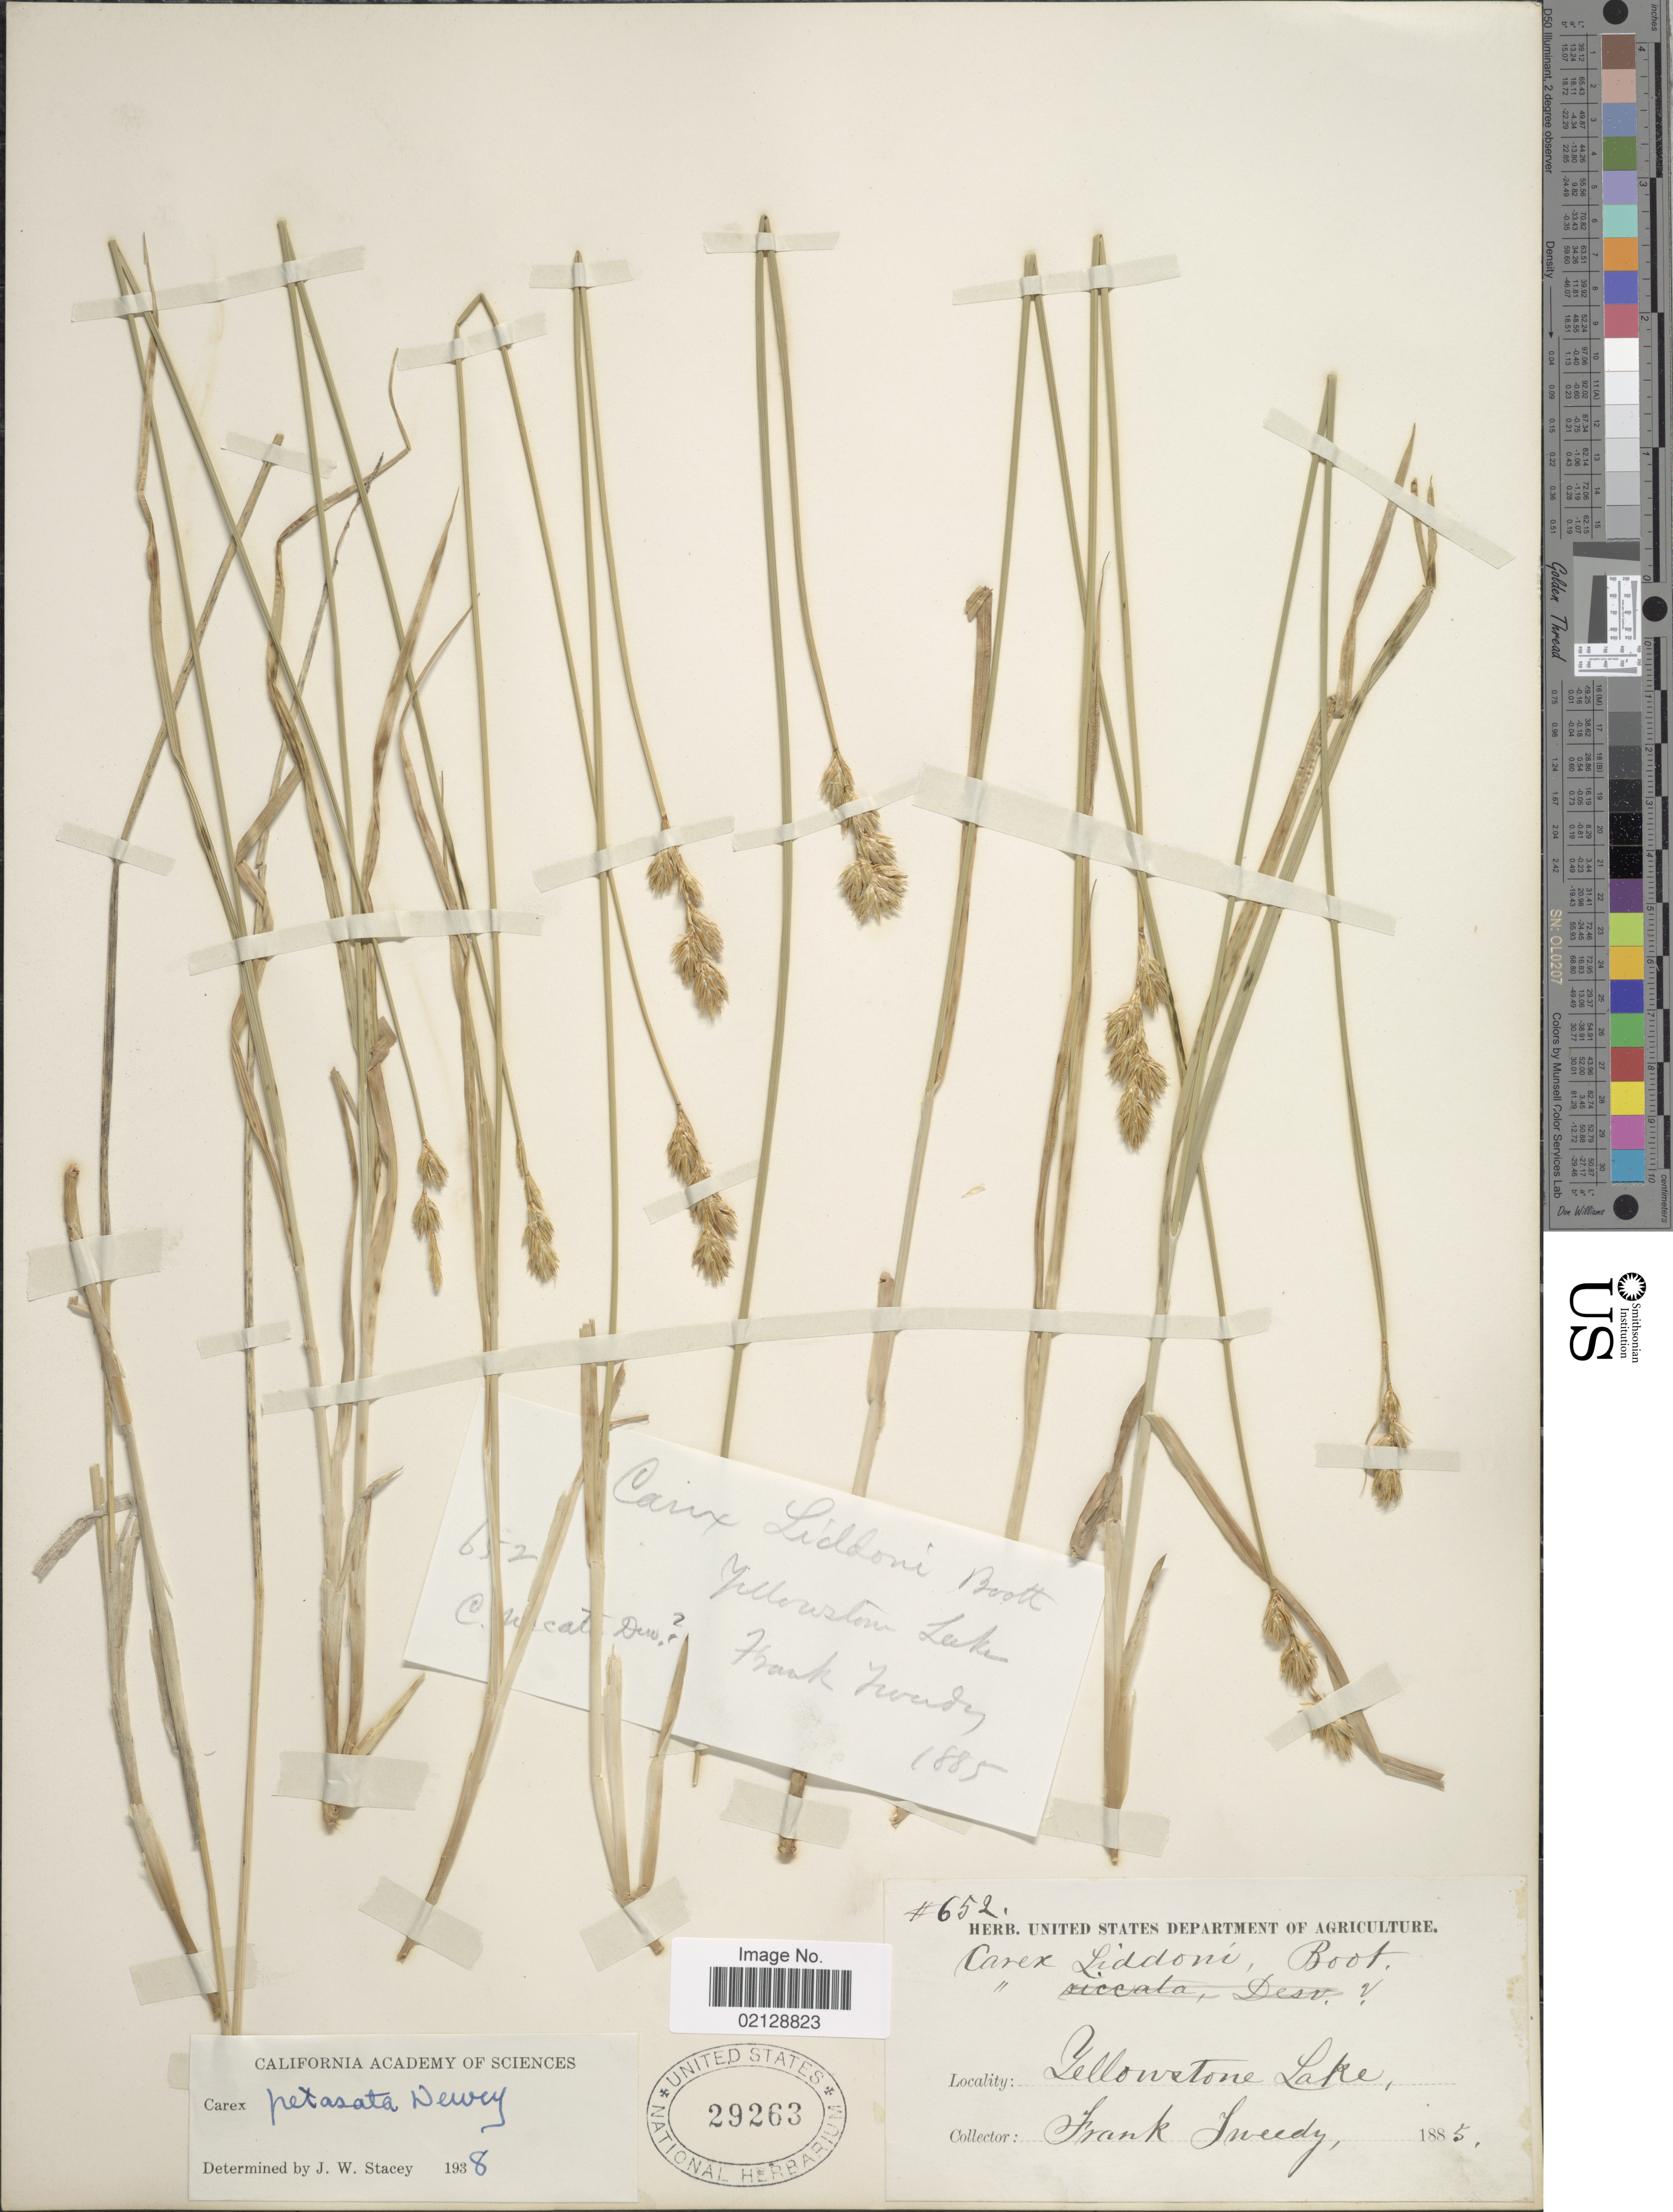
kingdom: Plantae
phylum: Tracheophyta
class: Liliopsida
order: Poales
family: Cyperaceae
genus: Carex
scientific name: Carex petasata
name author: Dewey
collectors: F. Tweedy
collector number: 652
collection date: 1885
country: United States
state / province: Wyoming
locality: Yellowstone Lake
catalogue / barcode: US 29263